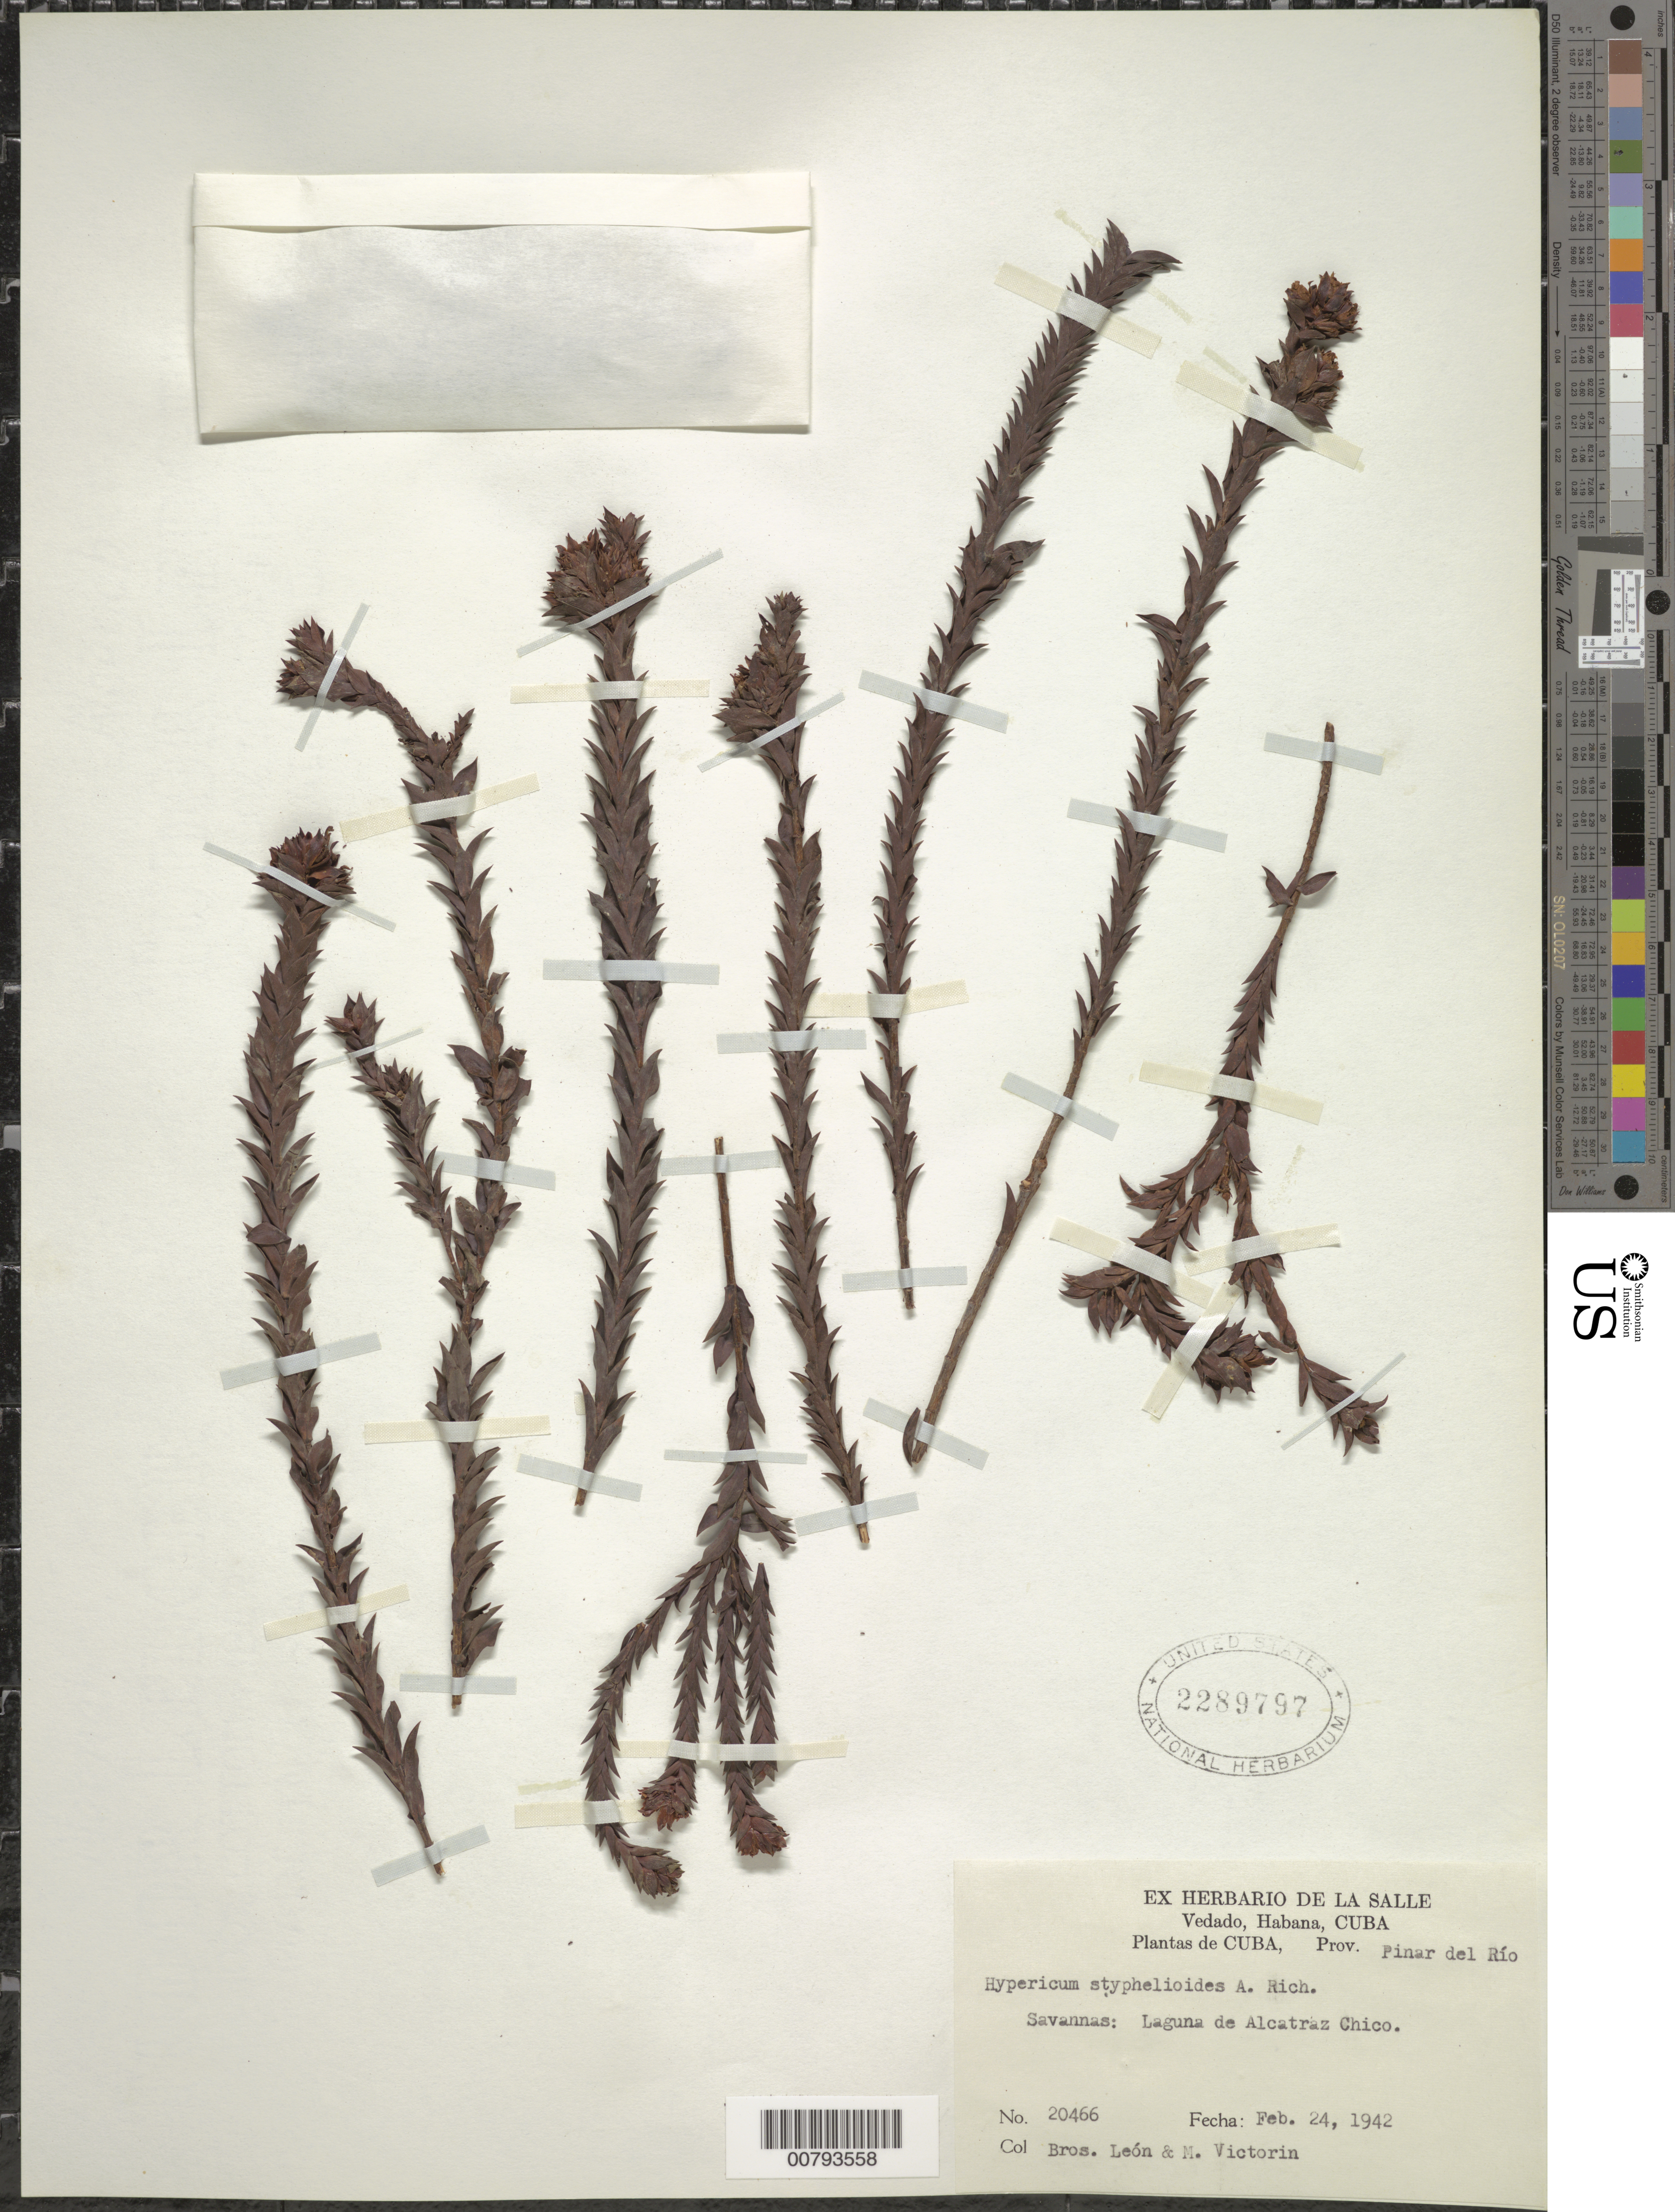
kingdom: Plantae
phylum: Tracheophyta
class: Magnoliopsida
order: Malpighiales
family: Hypericaceae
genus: Hypericum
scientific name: Hypericum styphelioides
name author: A. Rich.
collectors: Bro. León & M. Victorin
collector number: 20466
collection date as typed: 24 Feb 1942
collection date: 1942-02-24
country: Cuba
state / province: Pinar del Río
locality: Laguna de Alcatraz Chico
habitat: Savanna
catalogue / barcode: US 2289797